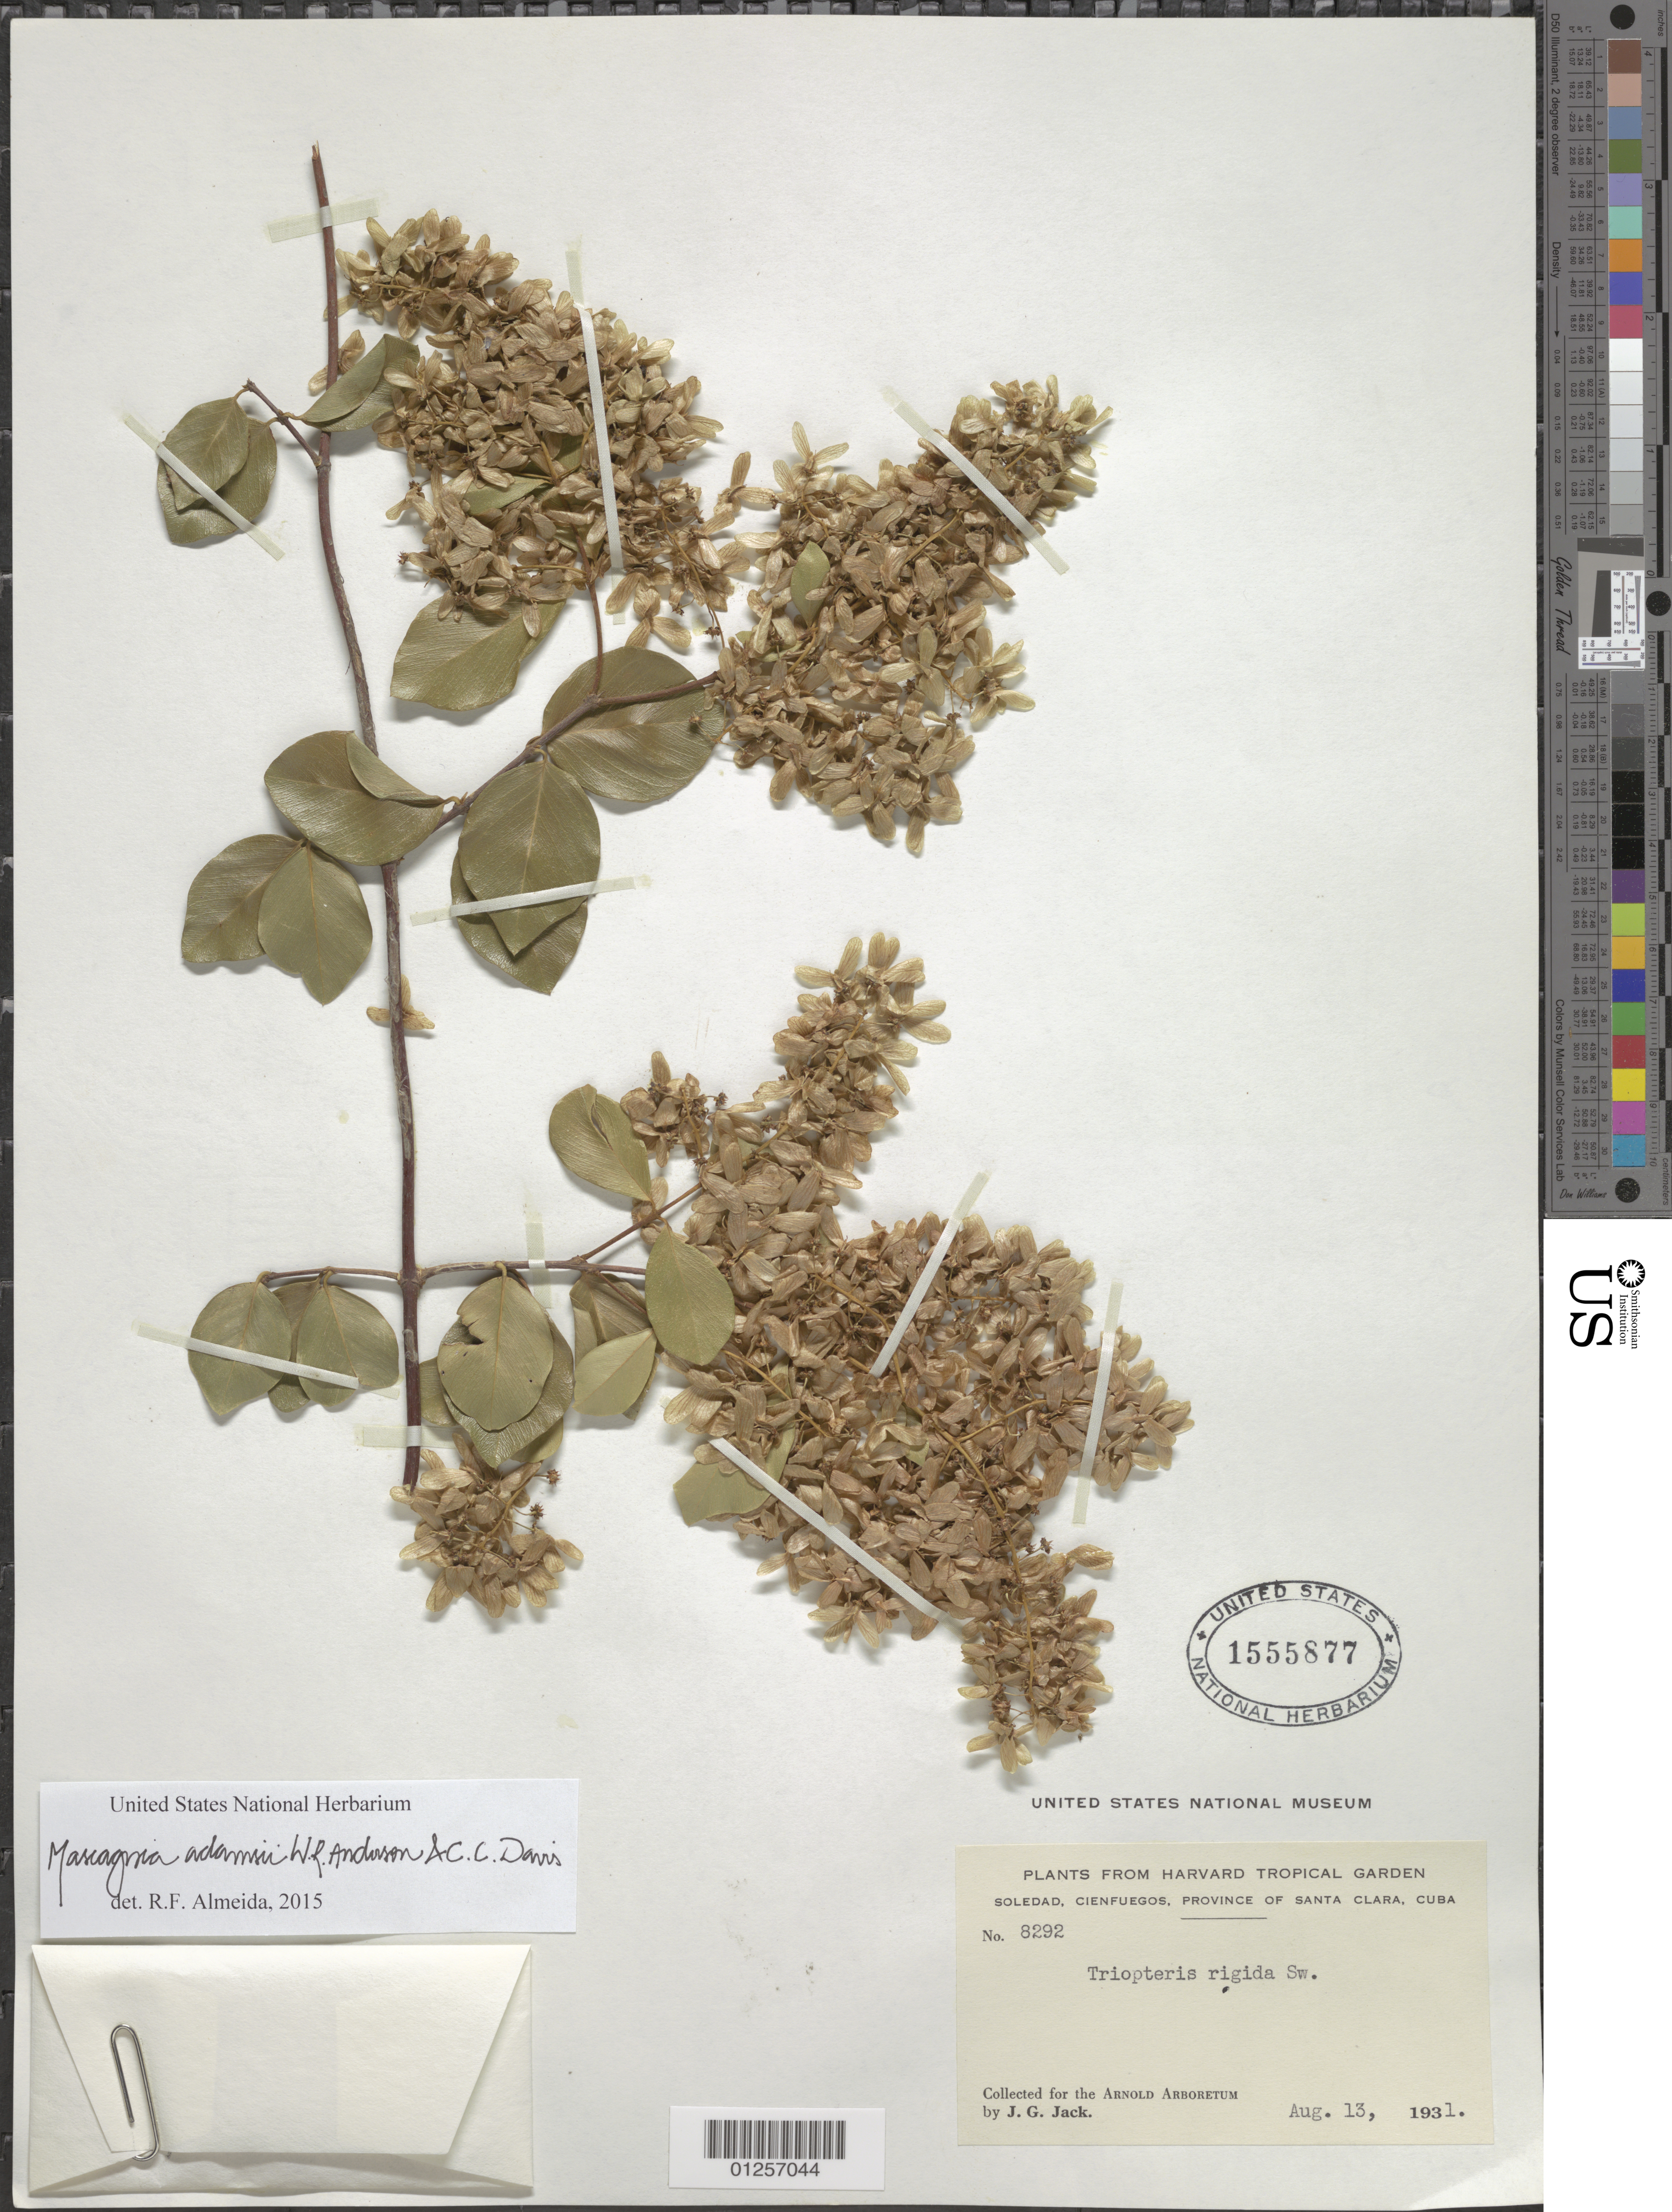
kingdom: Plantae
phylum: Tracheophyta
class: Magnoliopsida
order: Malpighiales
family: Malpighiaceae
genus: Mascagnia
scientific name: Mascagnia adamsii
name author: W.R. Anderson & C. Davis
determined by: De Almeida, R. F., (HUEFS), Universidade Estadual de Feira de Santana (BRAZIL)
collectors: J. G. Jack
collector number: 8292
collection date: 1931-08-13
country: Cuba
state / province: Las Villas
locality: Santa Clara Province [Las Villas], Soledad, Cienfuegos.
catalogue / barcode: US 1555877